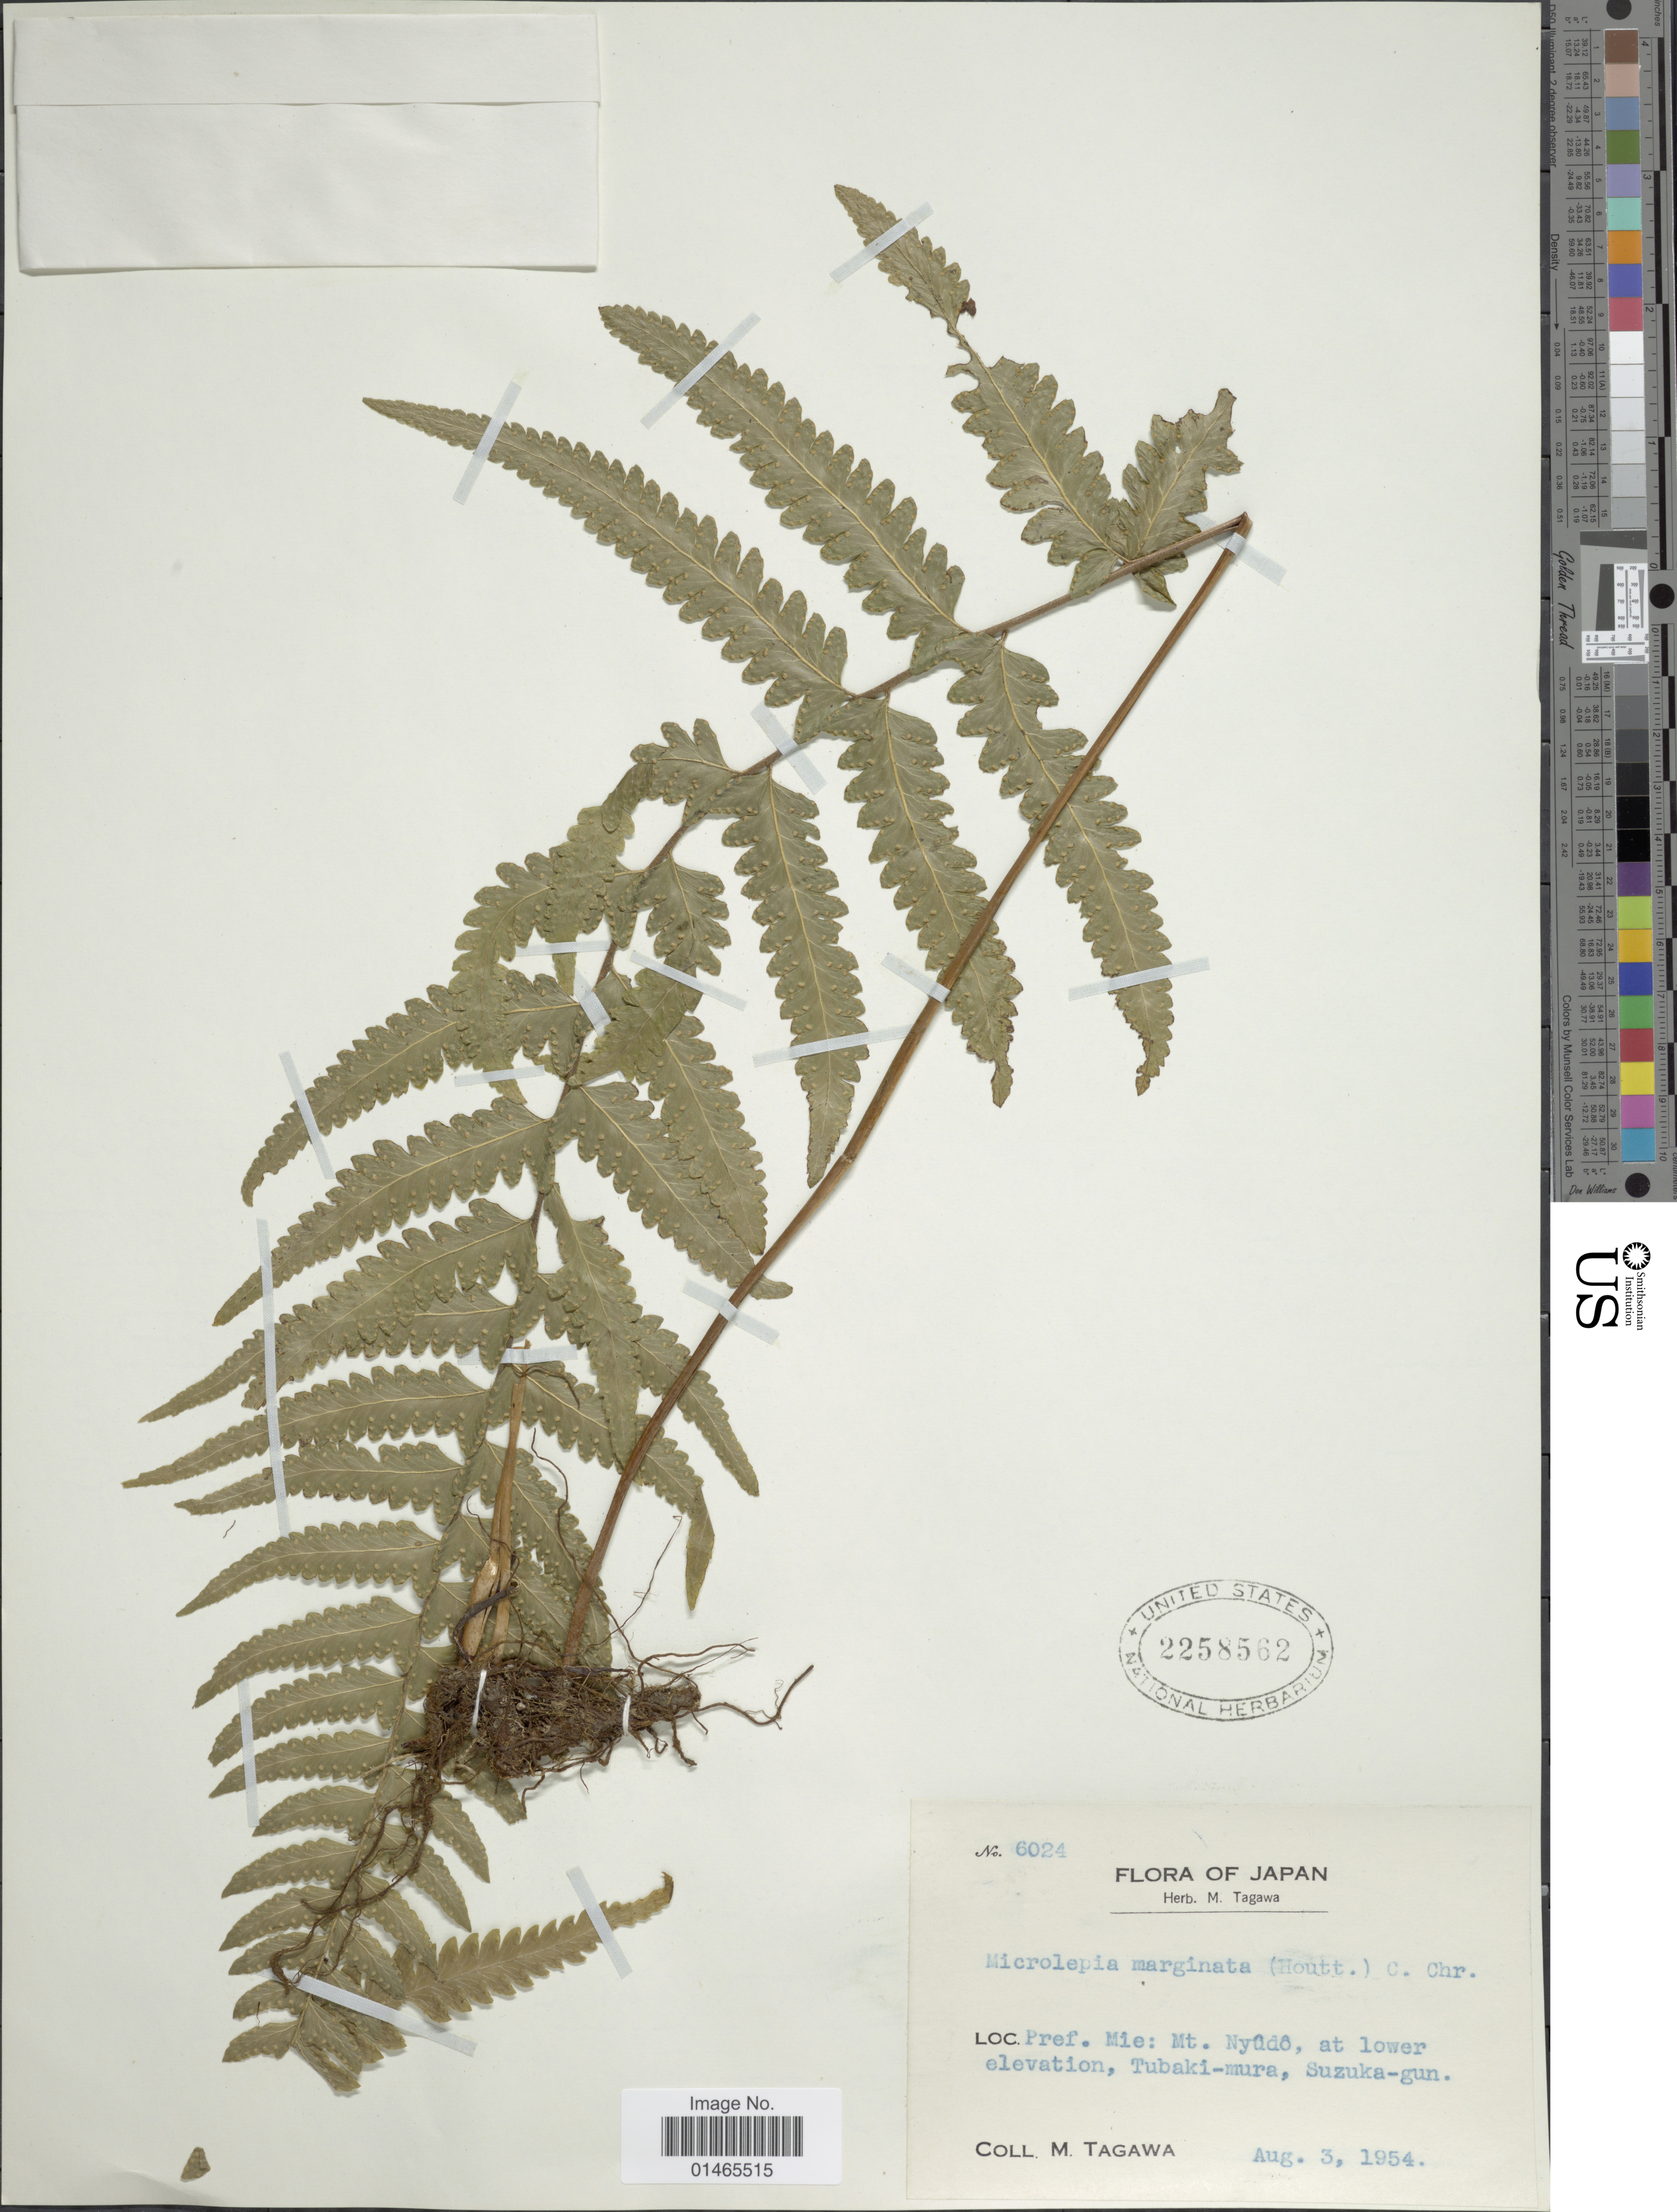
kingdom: Plantae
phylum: Tracheophyta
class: Polypodiopsida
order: Polypodiales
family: Dennstaedtiaceae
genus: Microlepia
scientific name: Microlepia marginata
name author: (Houtt.) C. Chr.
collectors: M. Tagawa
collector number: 6024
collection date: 1954-08-03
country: Japan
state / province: Mie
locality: Mt. Nyudo, Tubaki-mura, Suzuka-gun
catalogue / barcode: US 2258562